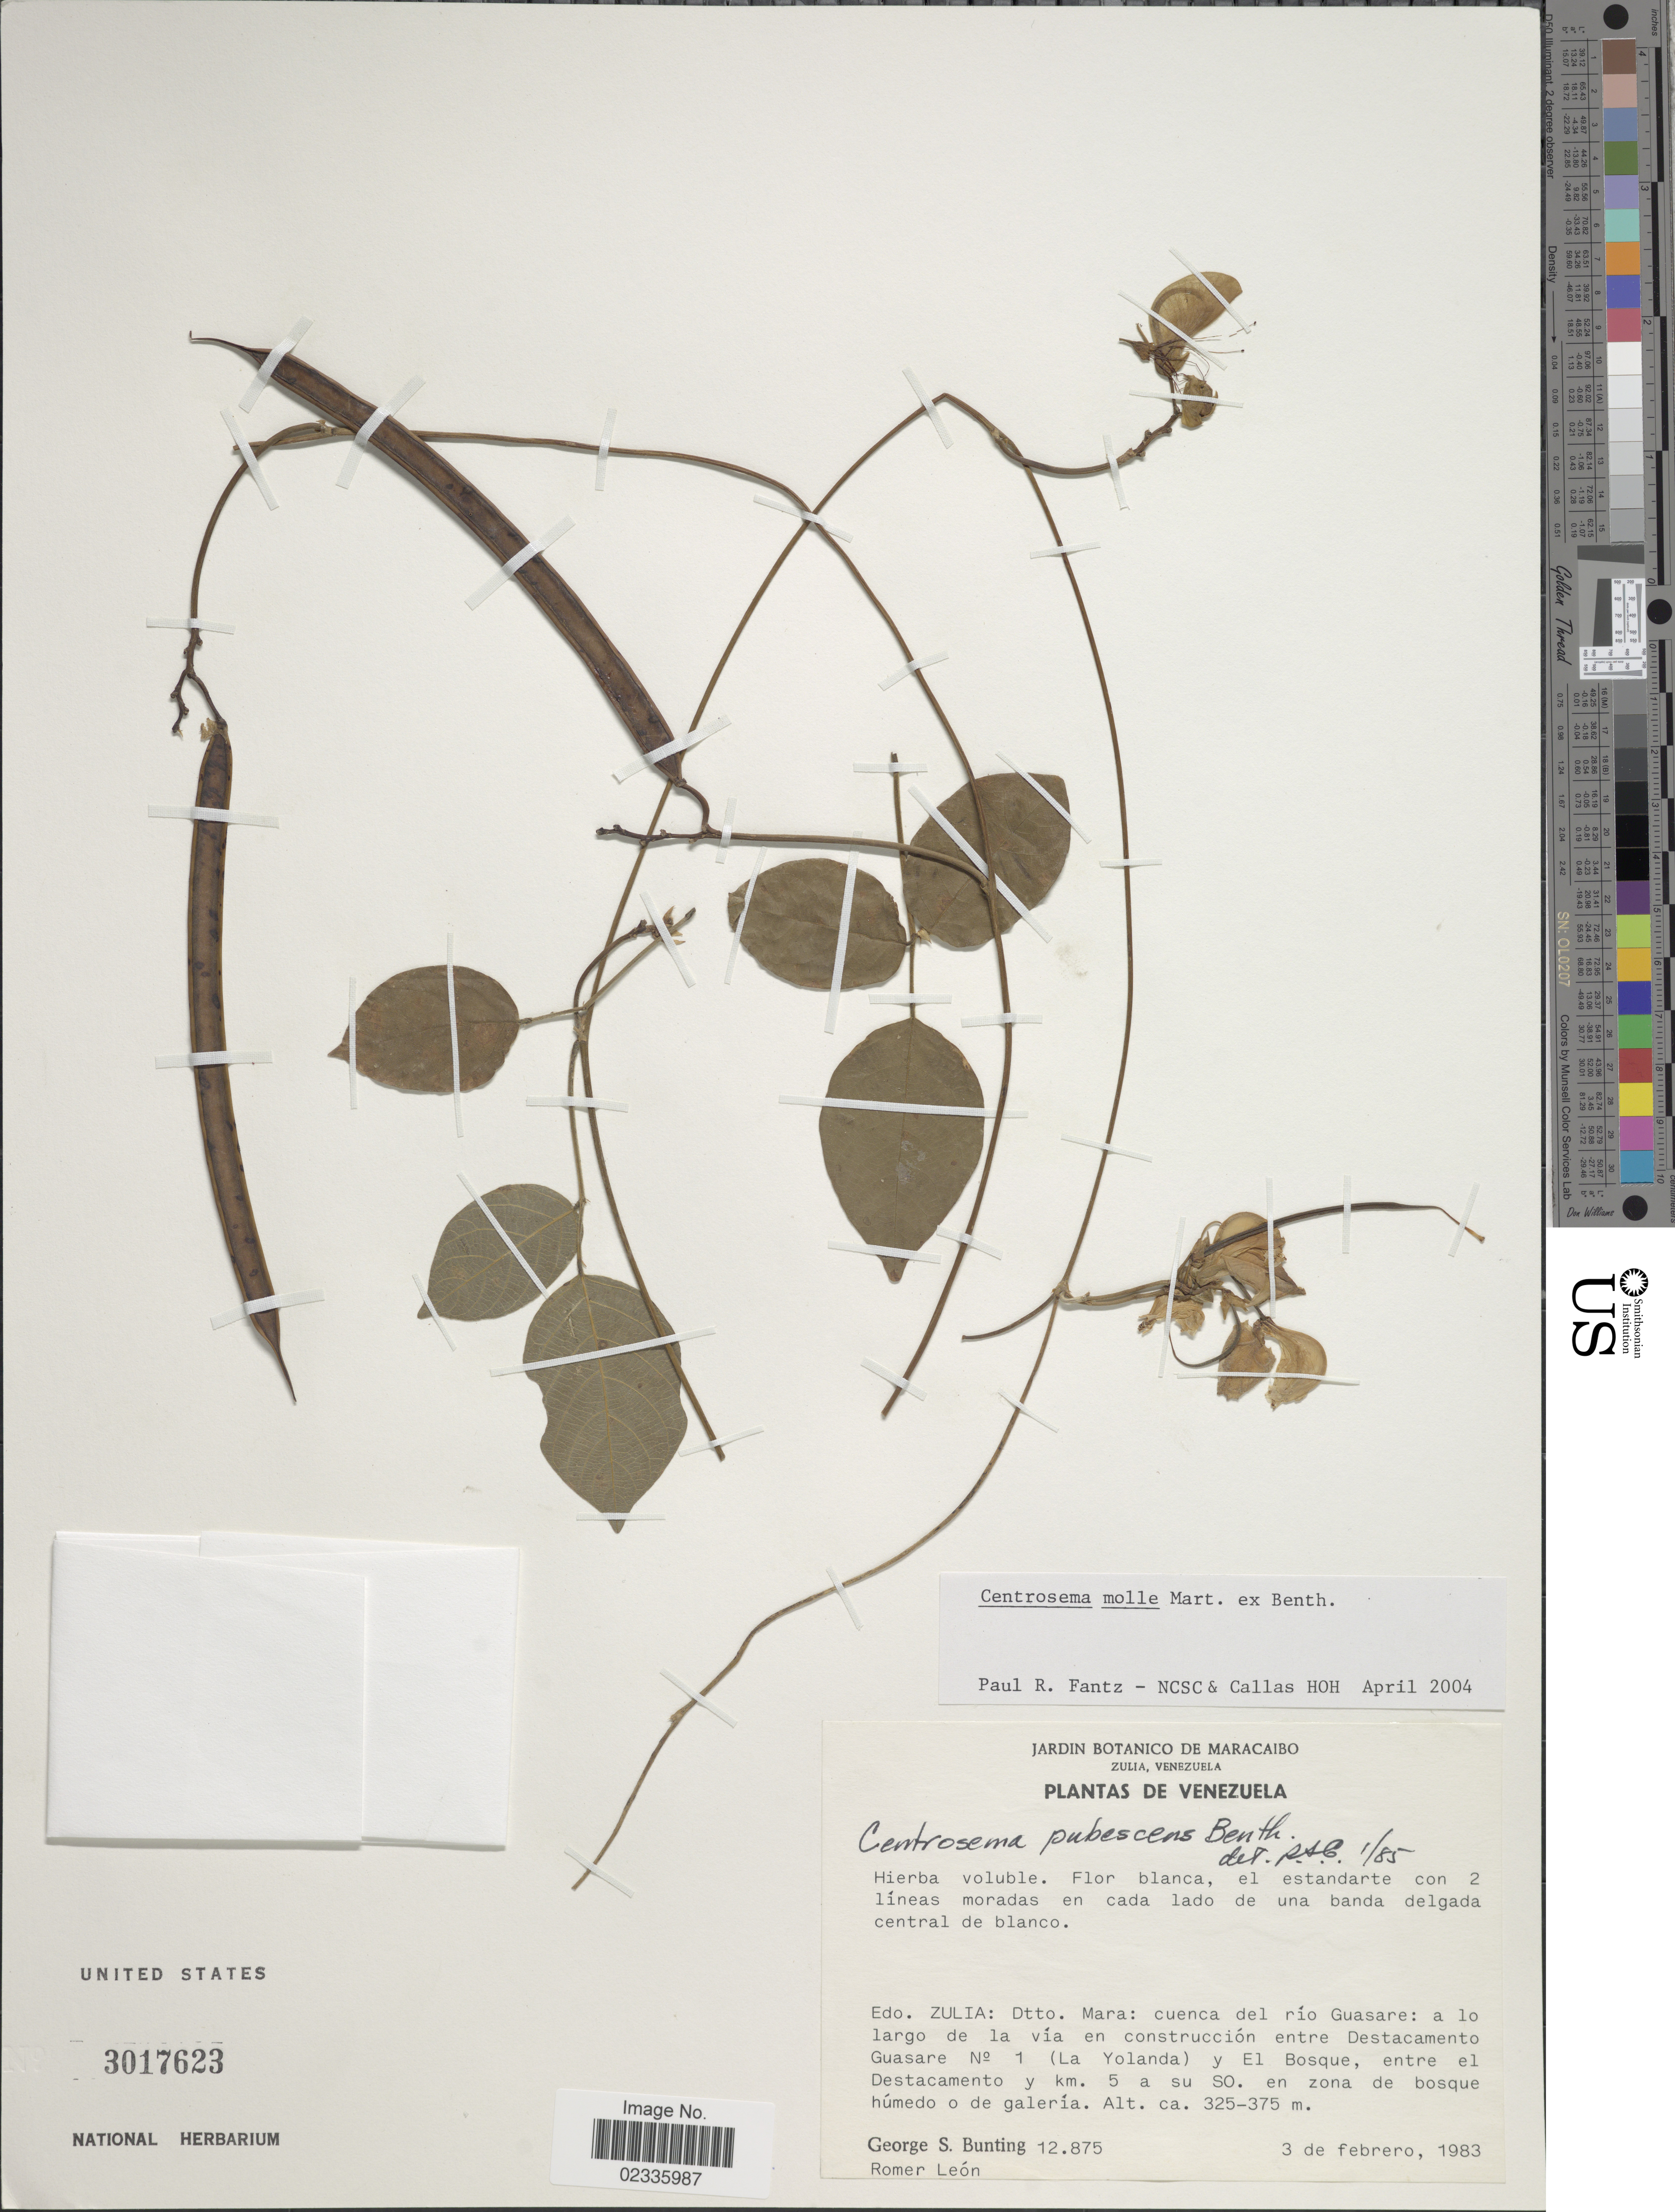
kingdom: Plantae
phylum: Tracheophyta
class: Magnoliopsida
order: Fabales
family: Fabaceae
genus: Centrosema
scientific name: Centrosema molle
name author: Mart. ex Benth.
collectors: G. S. Bunting & R. León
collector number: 12875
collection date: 1983-02-03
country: Venezuela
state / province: Zulia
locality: Dtto. Mara: cuenca del río Guasare, alrededores del Destacamento Gusare N° 1 (La Yolanda) y El Bosque entre el Destacamento y km. 5 a su SO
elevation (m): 325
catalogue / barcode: US 3017623